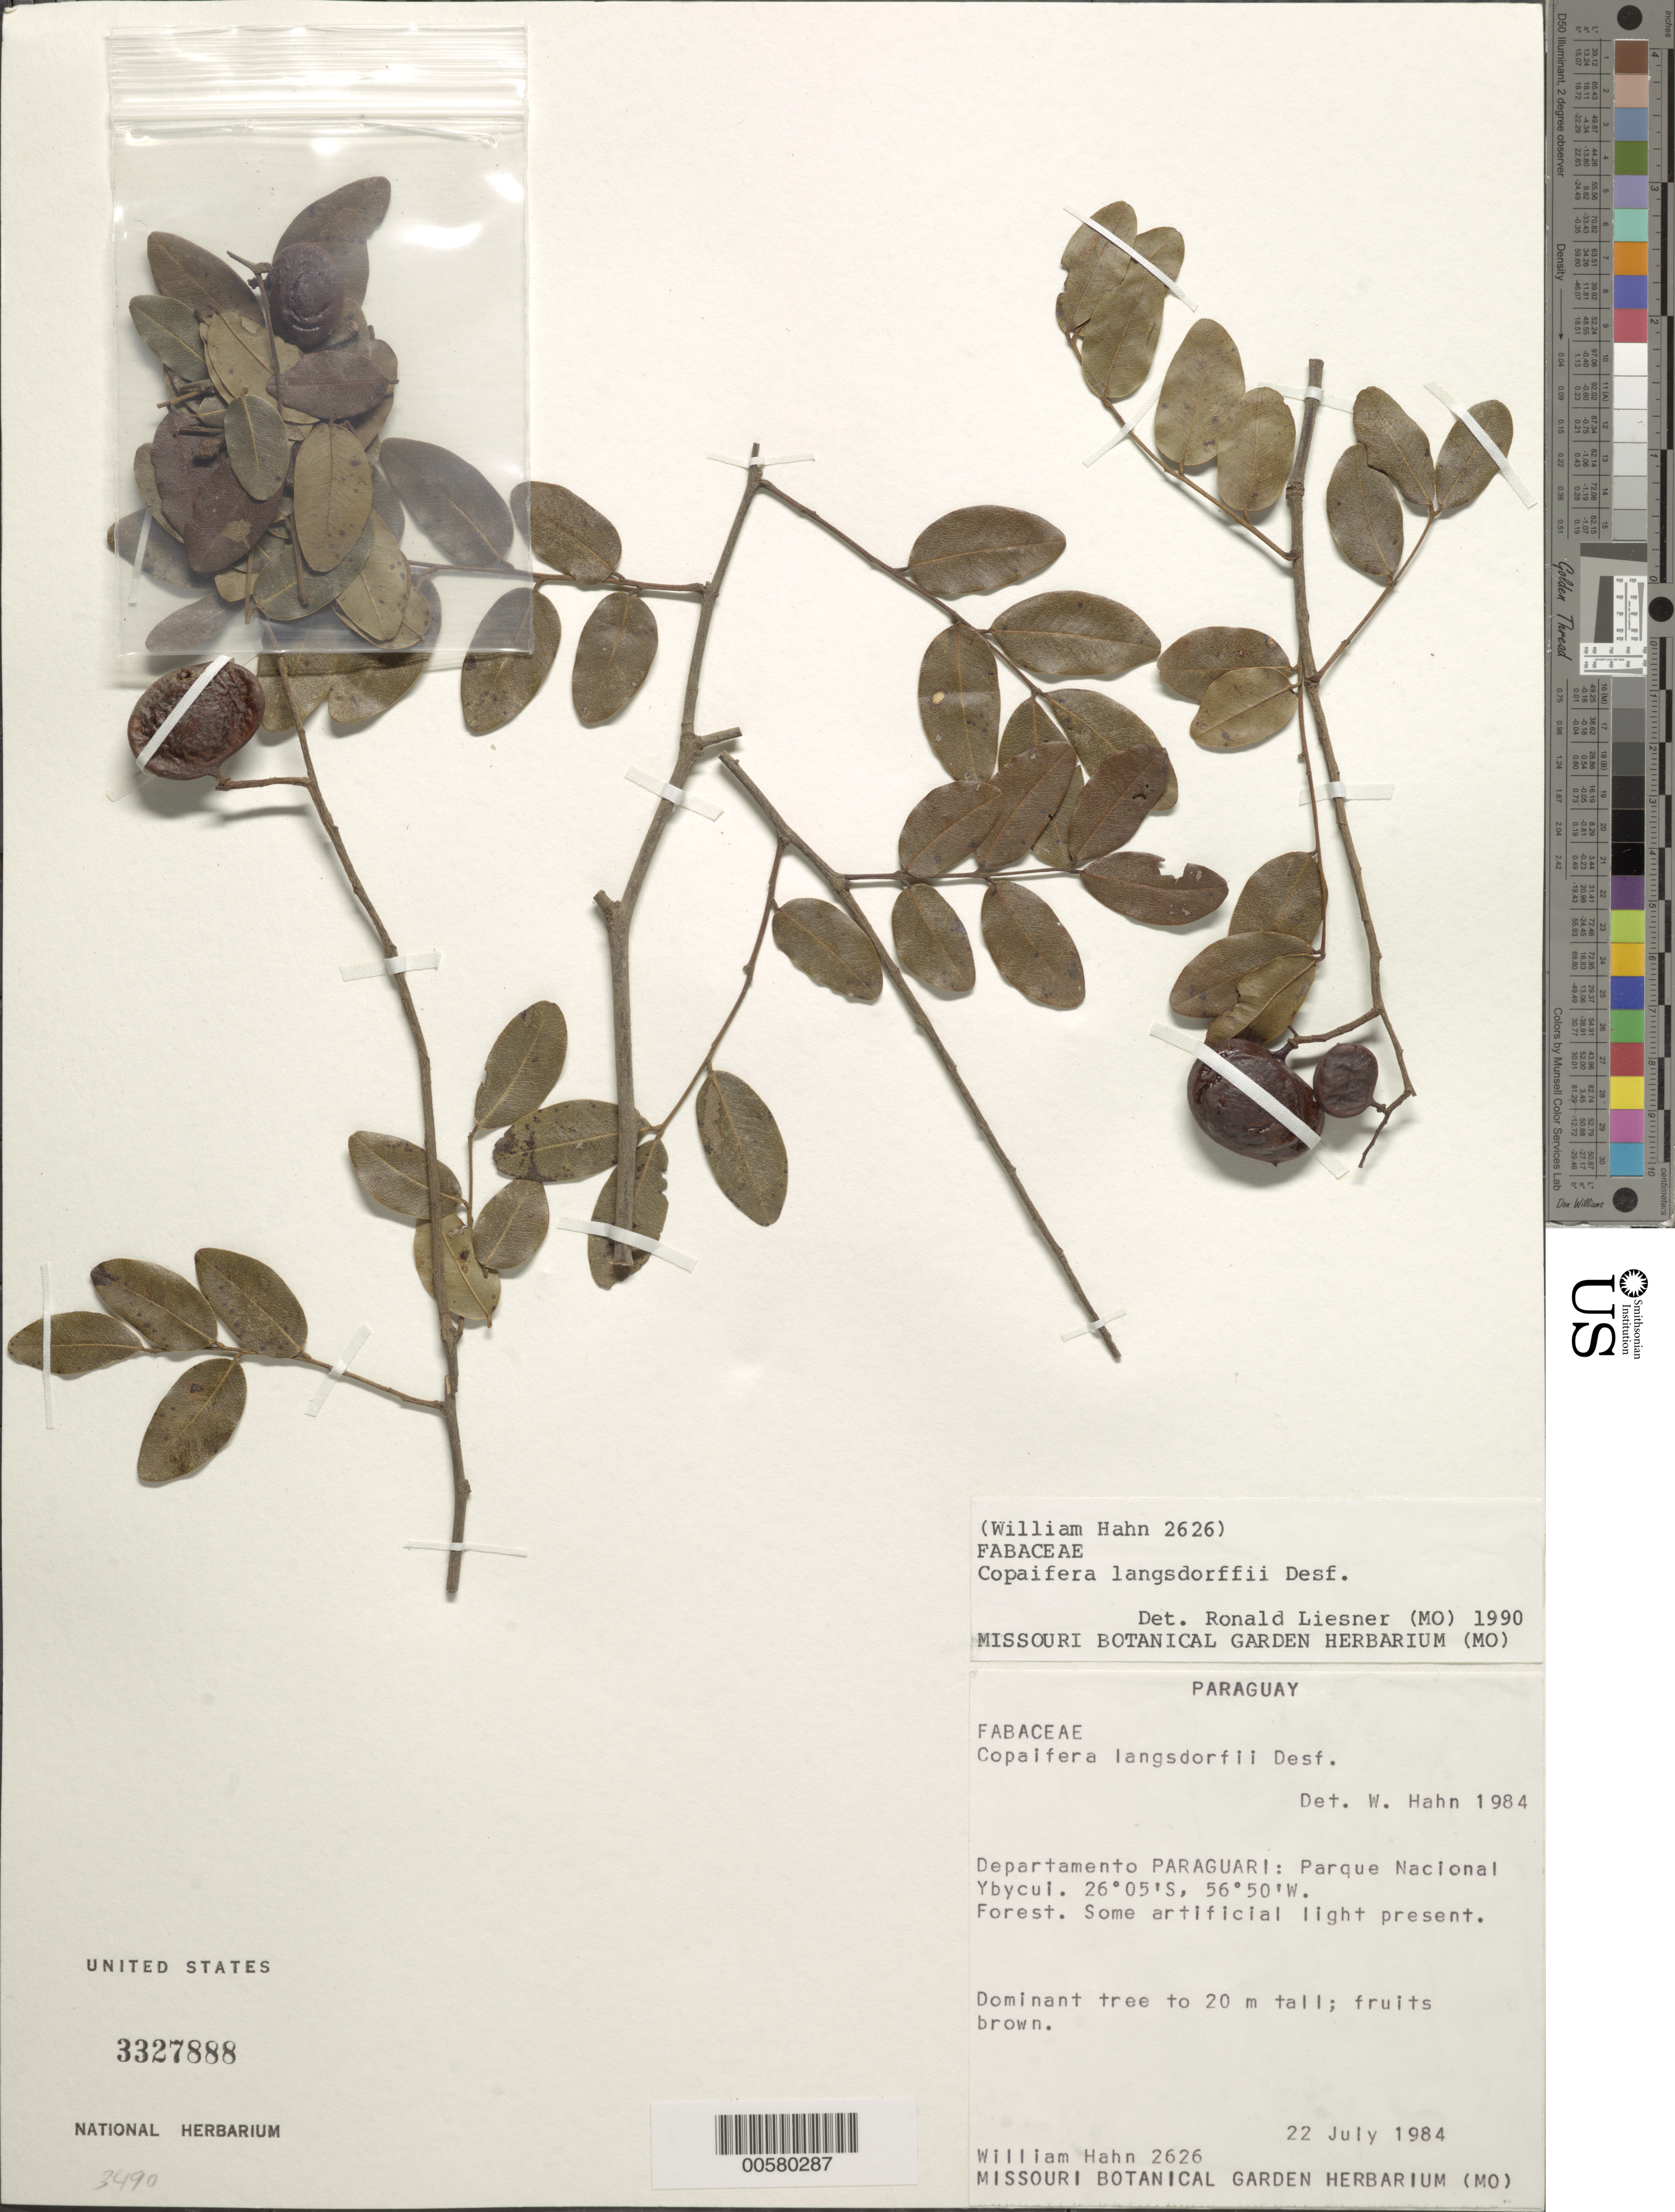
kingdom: Plantae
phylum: Tracheophyta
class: Magnoliopsida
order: Fabales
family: Fabaceae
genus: Copaifera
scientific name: Copaifera langsdorffii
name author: Desf.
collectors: W. Hahn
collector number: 2626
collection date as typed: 22 Jul 1984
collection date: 1984-07-22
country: Paraguay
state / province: Paraguarí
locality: Ybycui national park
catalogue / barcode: US 3327888